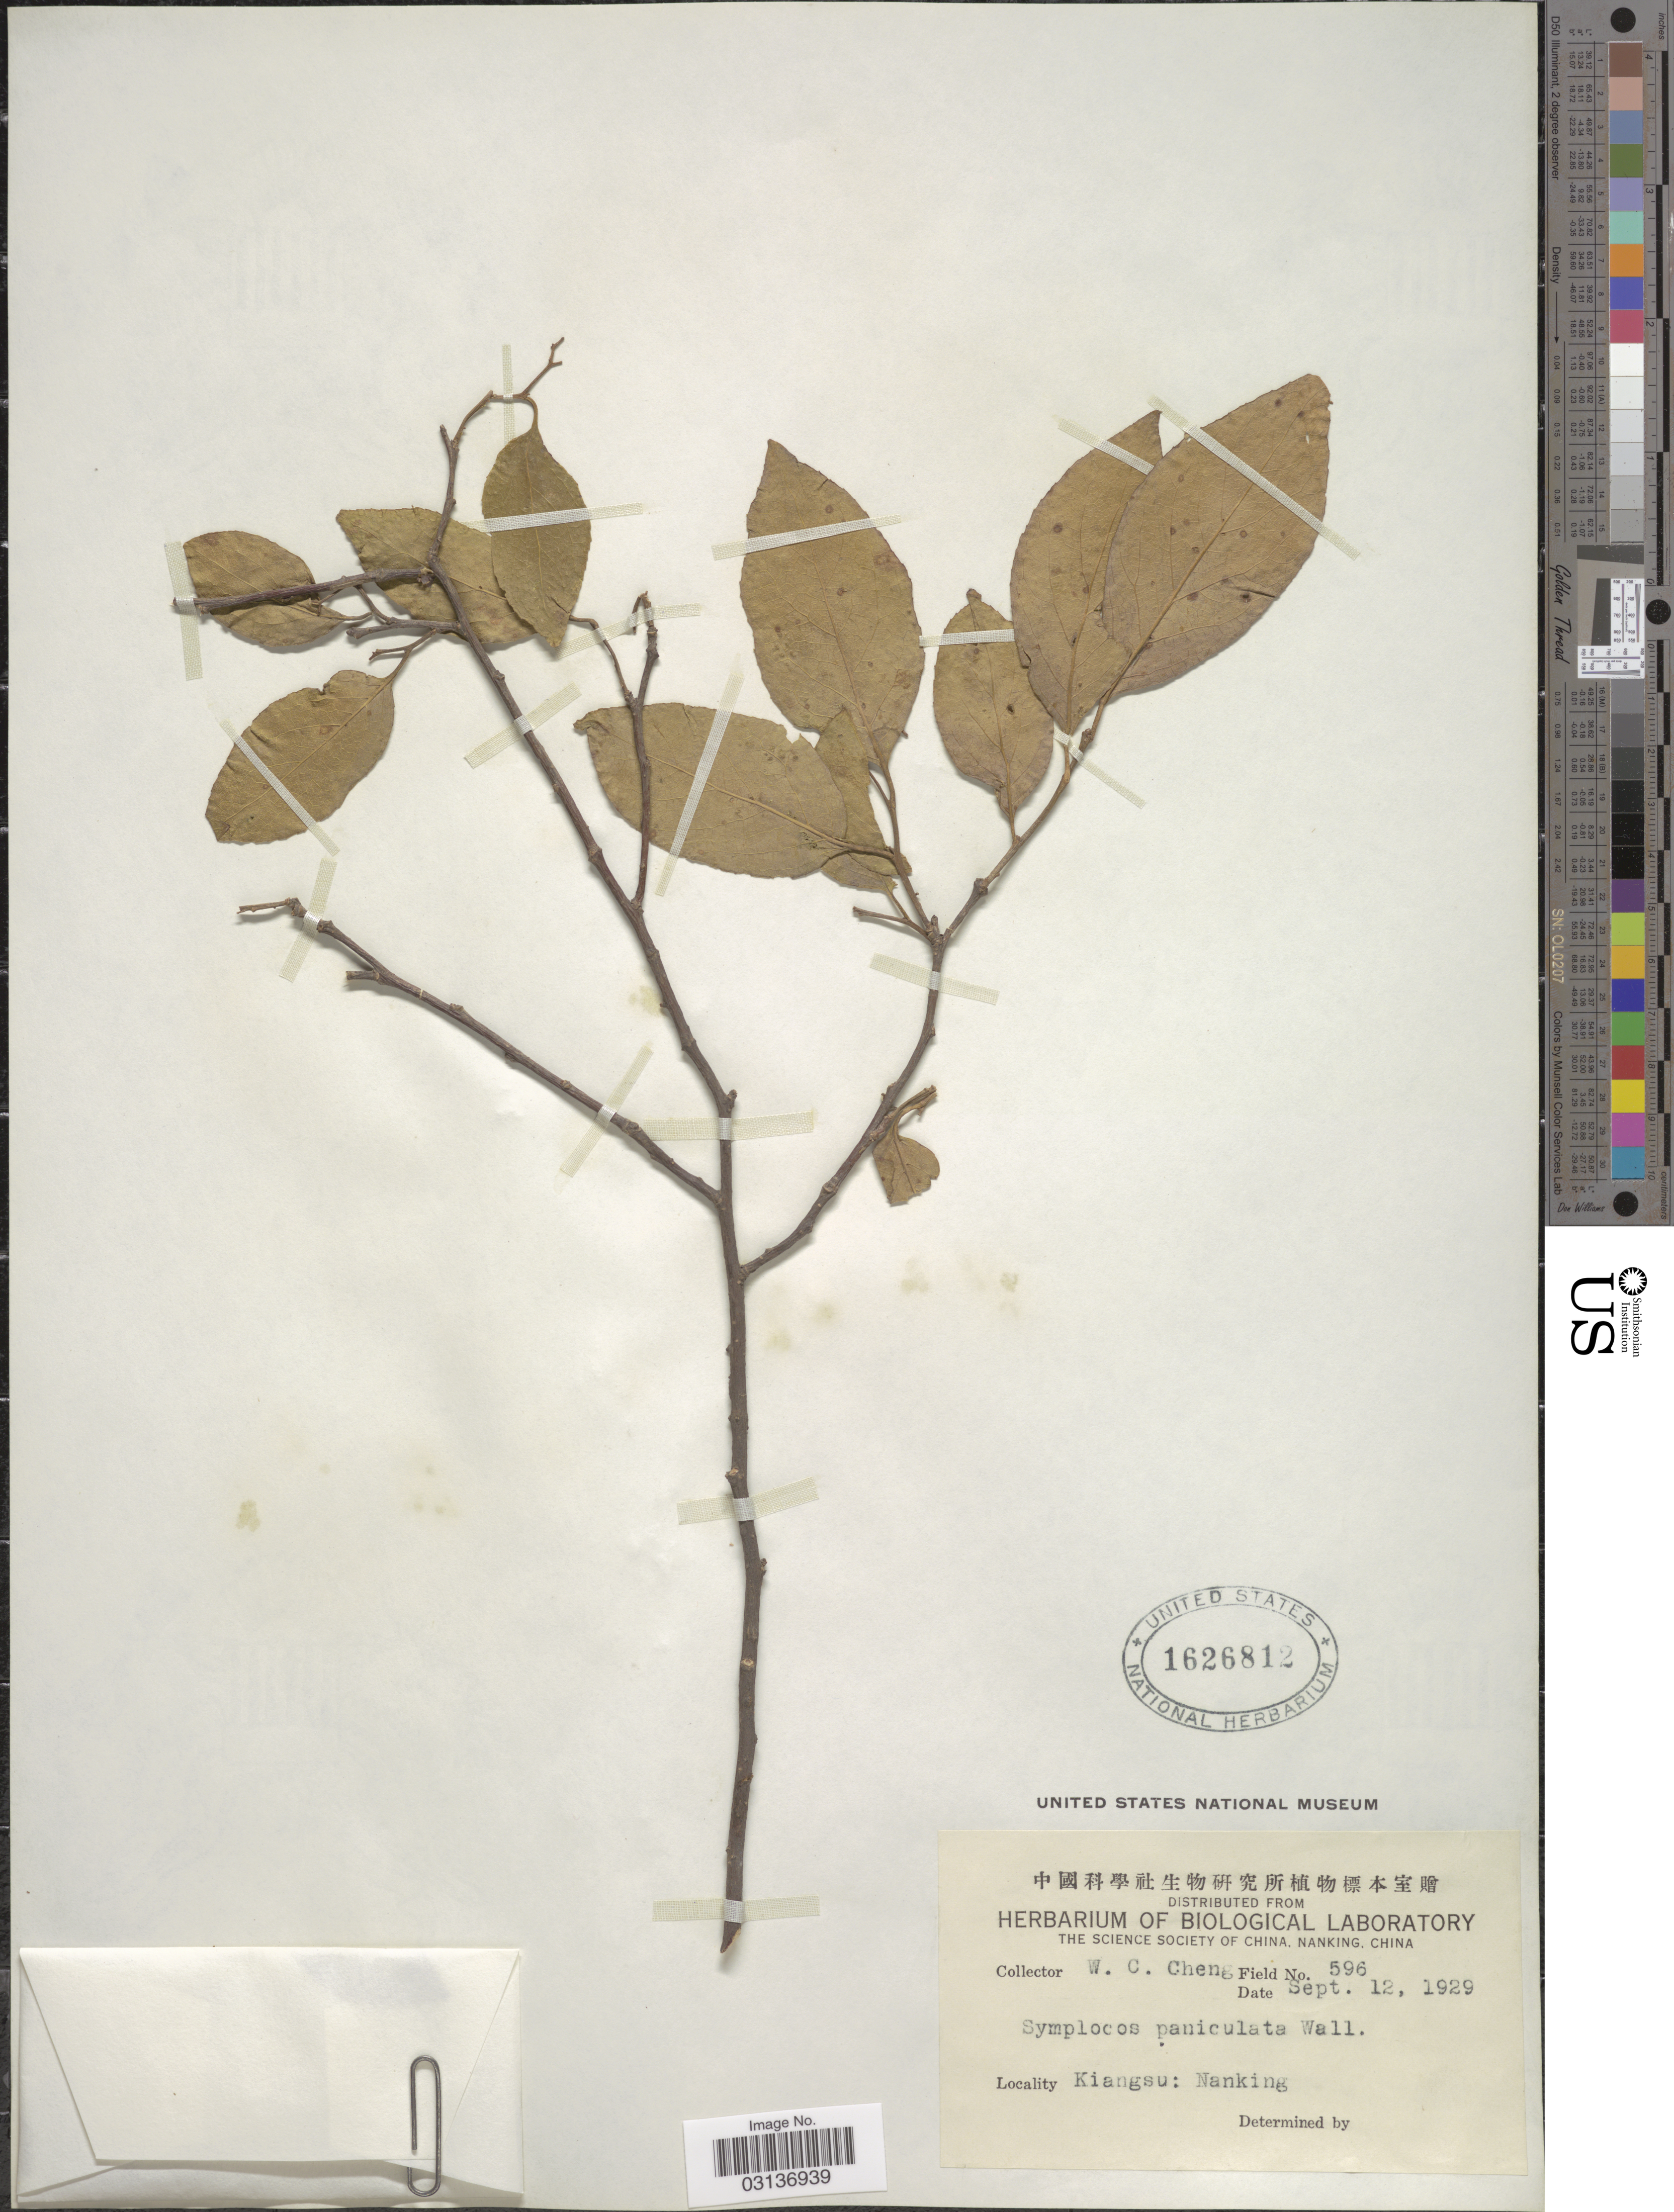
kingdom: Plantae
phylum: Tracheophyta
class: Magnoliopsida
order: Ericales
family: Symplocaceae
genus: Symplocos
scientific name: Symplocos paniculata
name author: Miq.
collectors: W. C. Cheng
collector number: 596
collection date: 1929-09-12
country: China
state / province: Jiangsu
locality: Kiangsu: Nanking.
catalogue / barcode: US 1626812